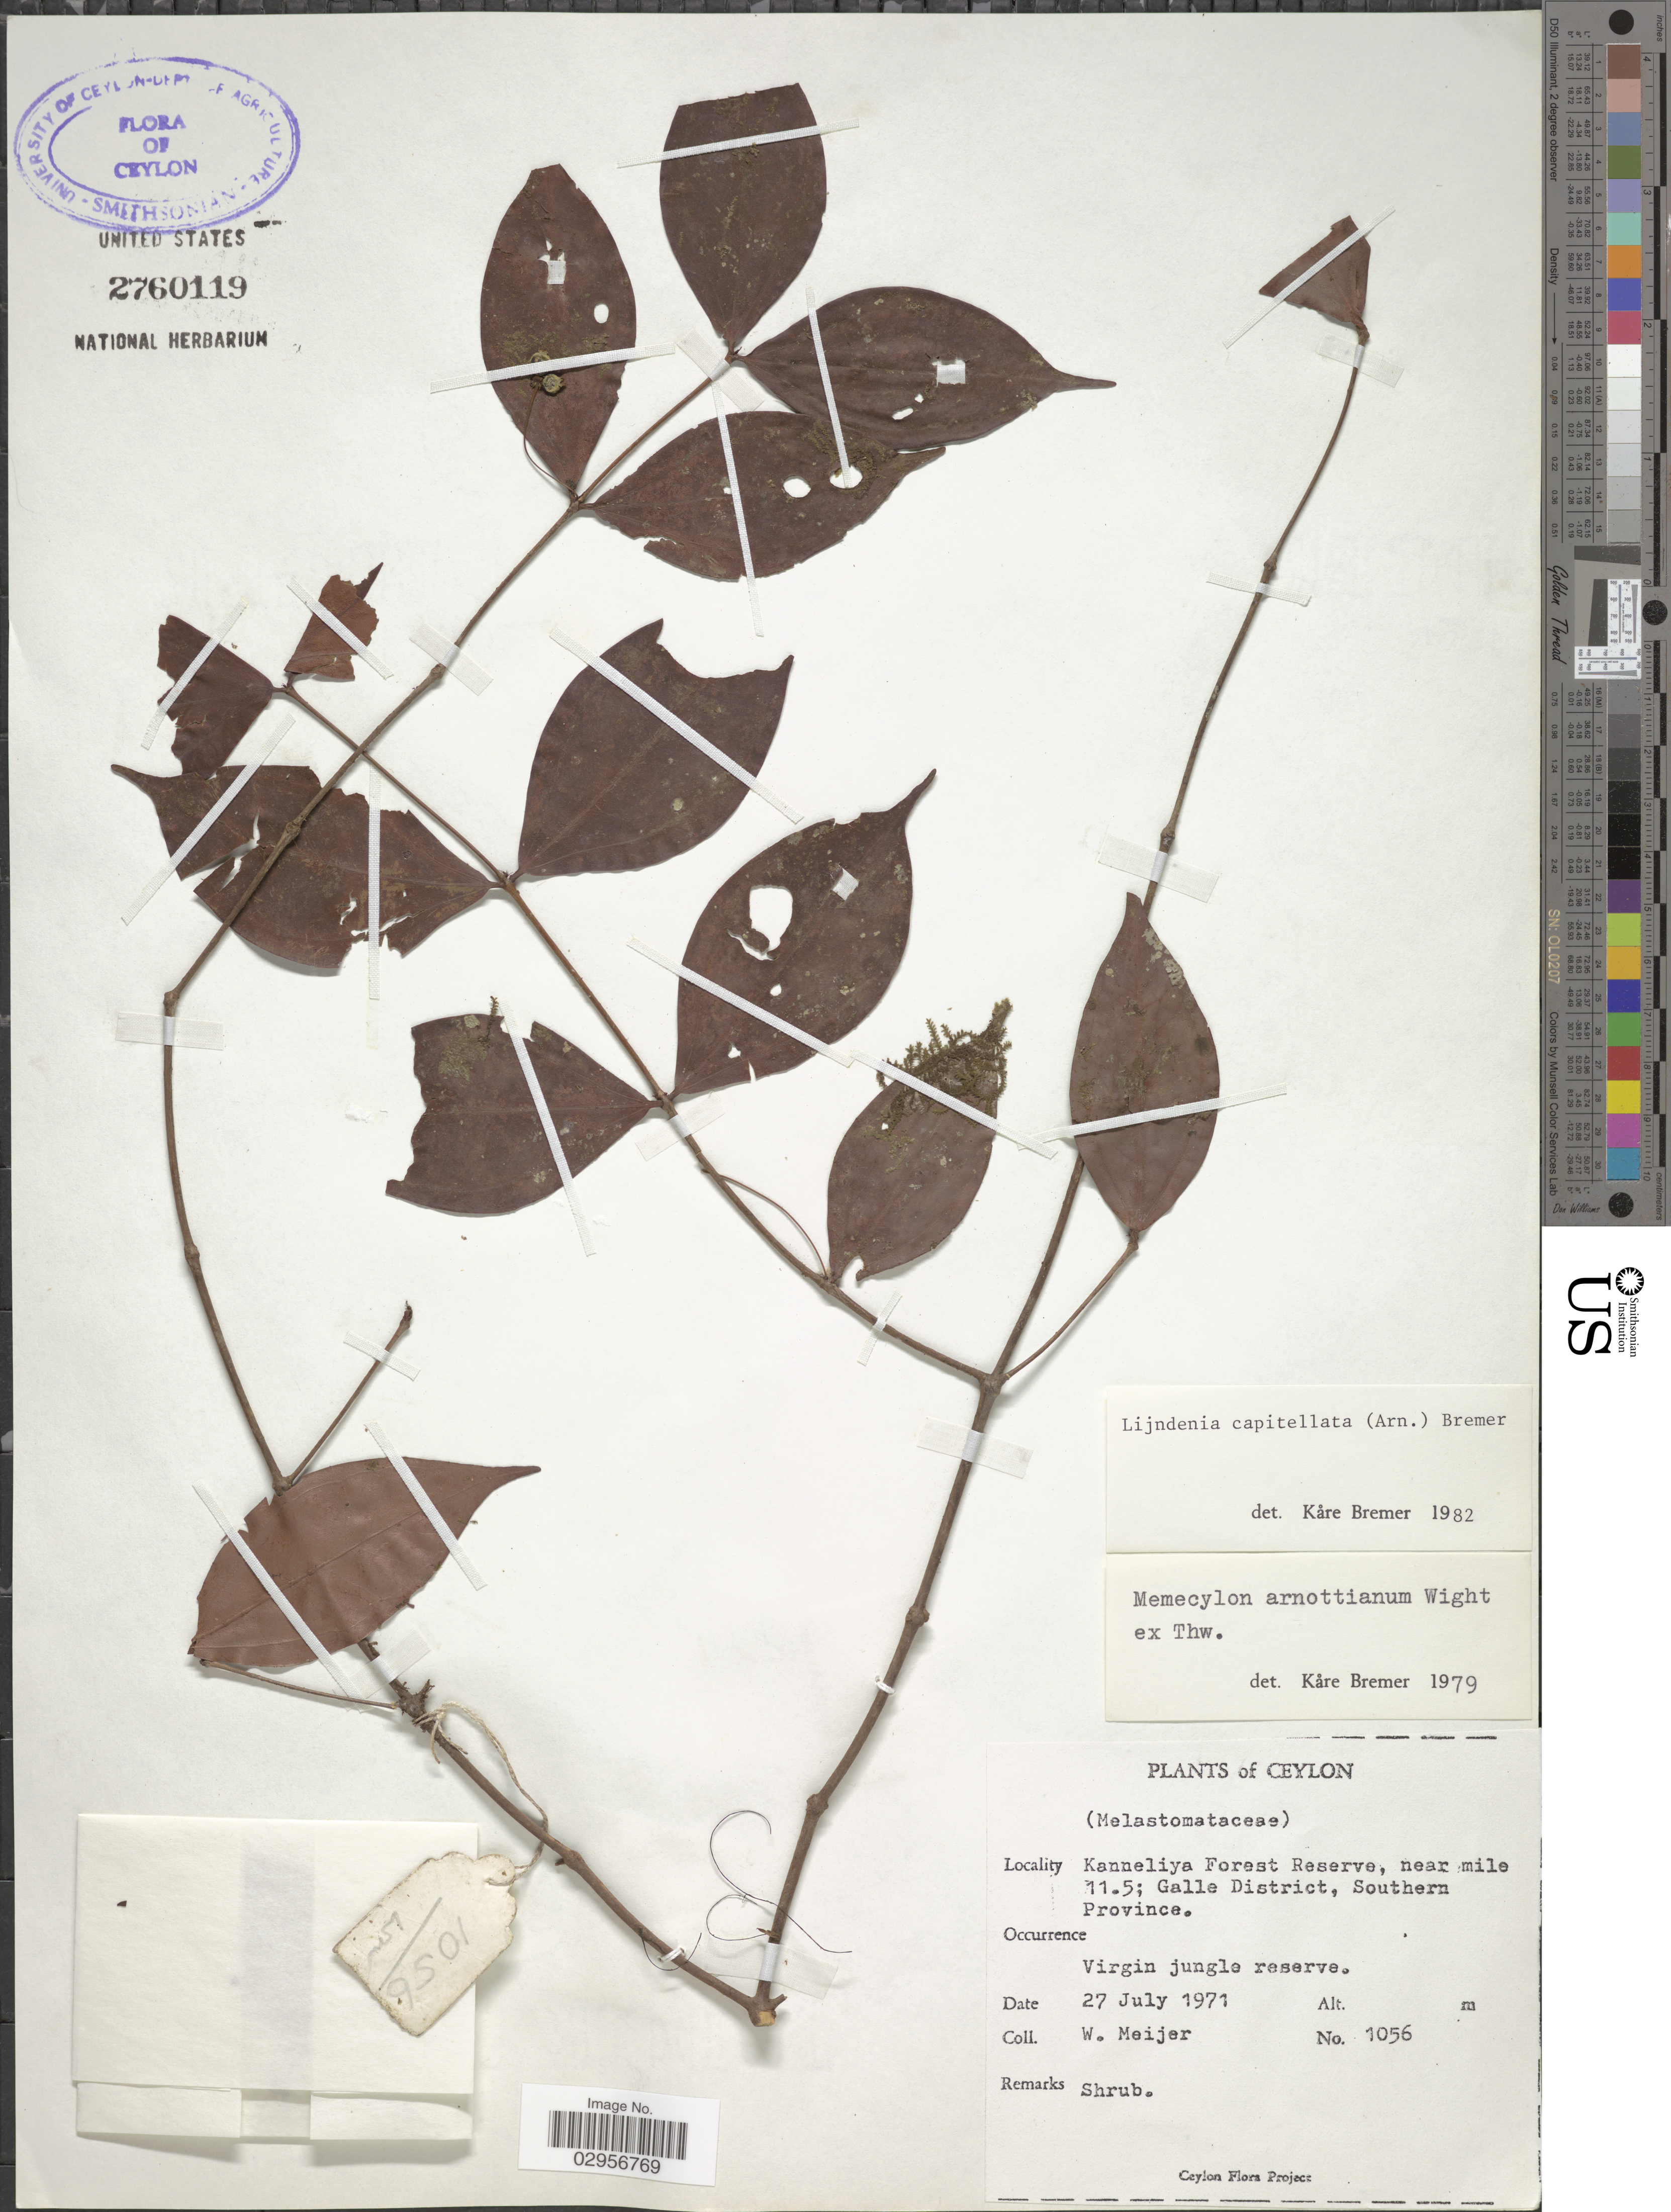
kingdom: Plantae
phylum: Tracheophyta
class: Magnoliopsida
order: Myrtales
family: Melastomataceae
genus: Lijndenia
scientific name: Lijndenia capitellata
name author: K. Bremer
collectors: W. Meijer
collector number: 1056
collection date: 1971-07-27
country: Sri Lanka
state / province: Southern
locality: Ceylon, Kanneliya Forest Reserve, near mile 11.5; Galle District, Southern Province.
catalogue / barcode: US 2760119